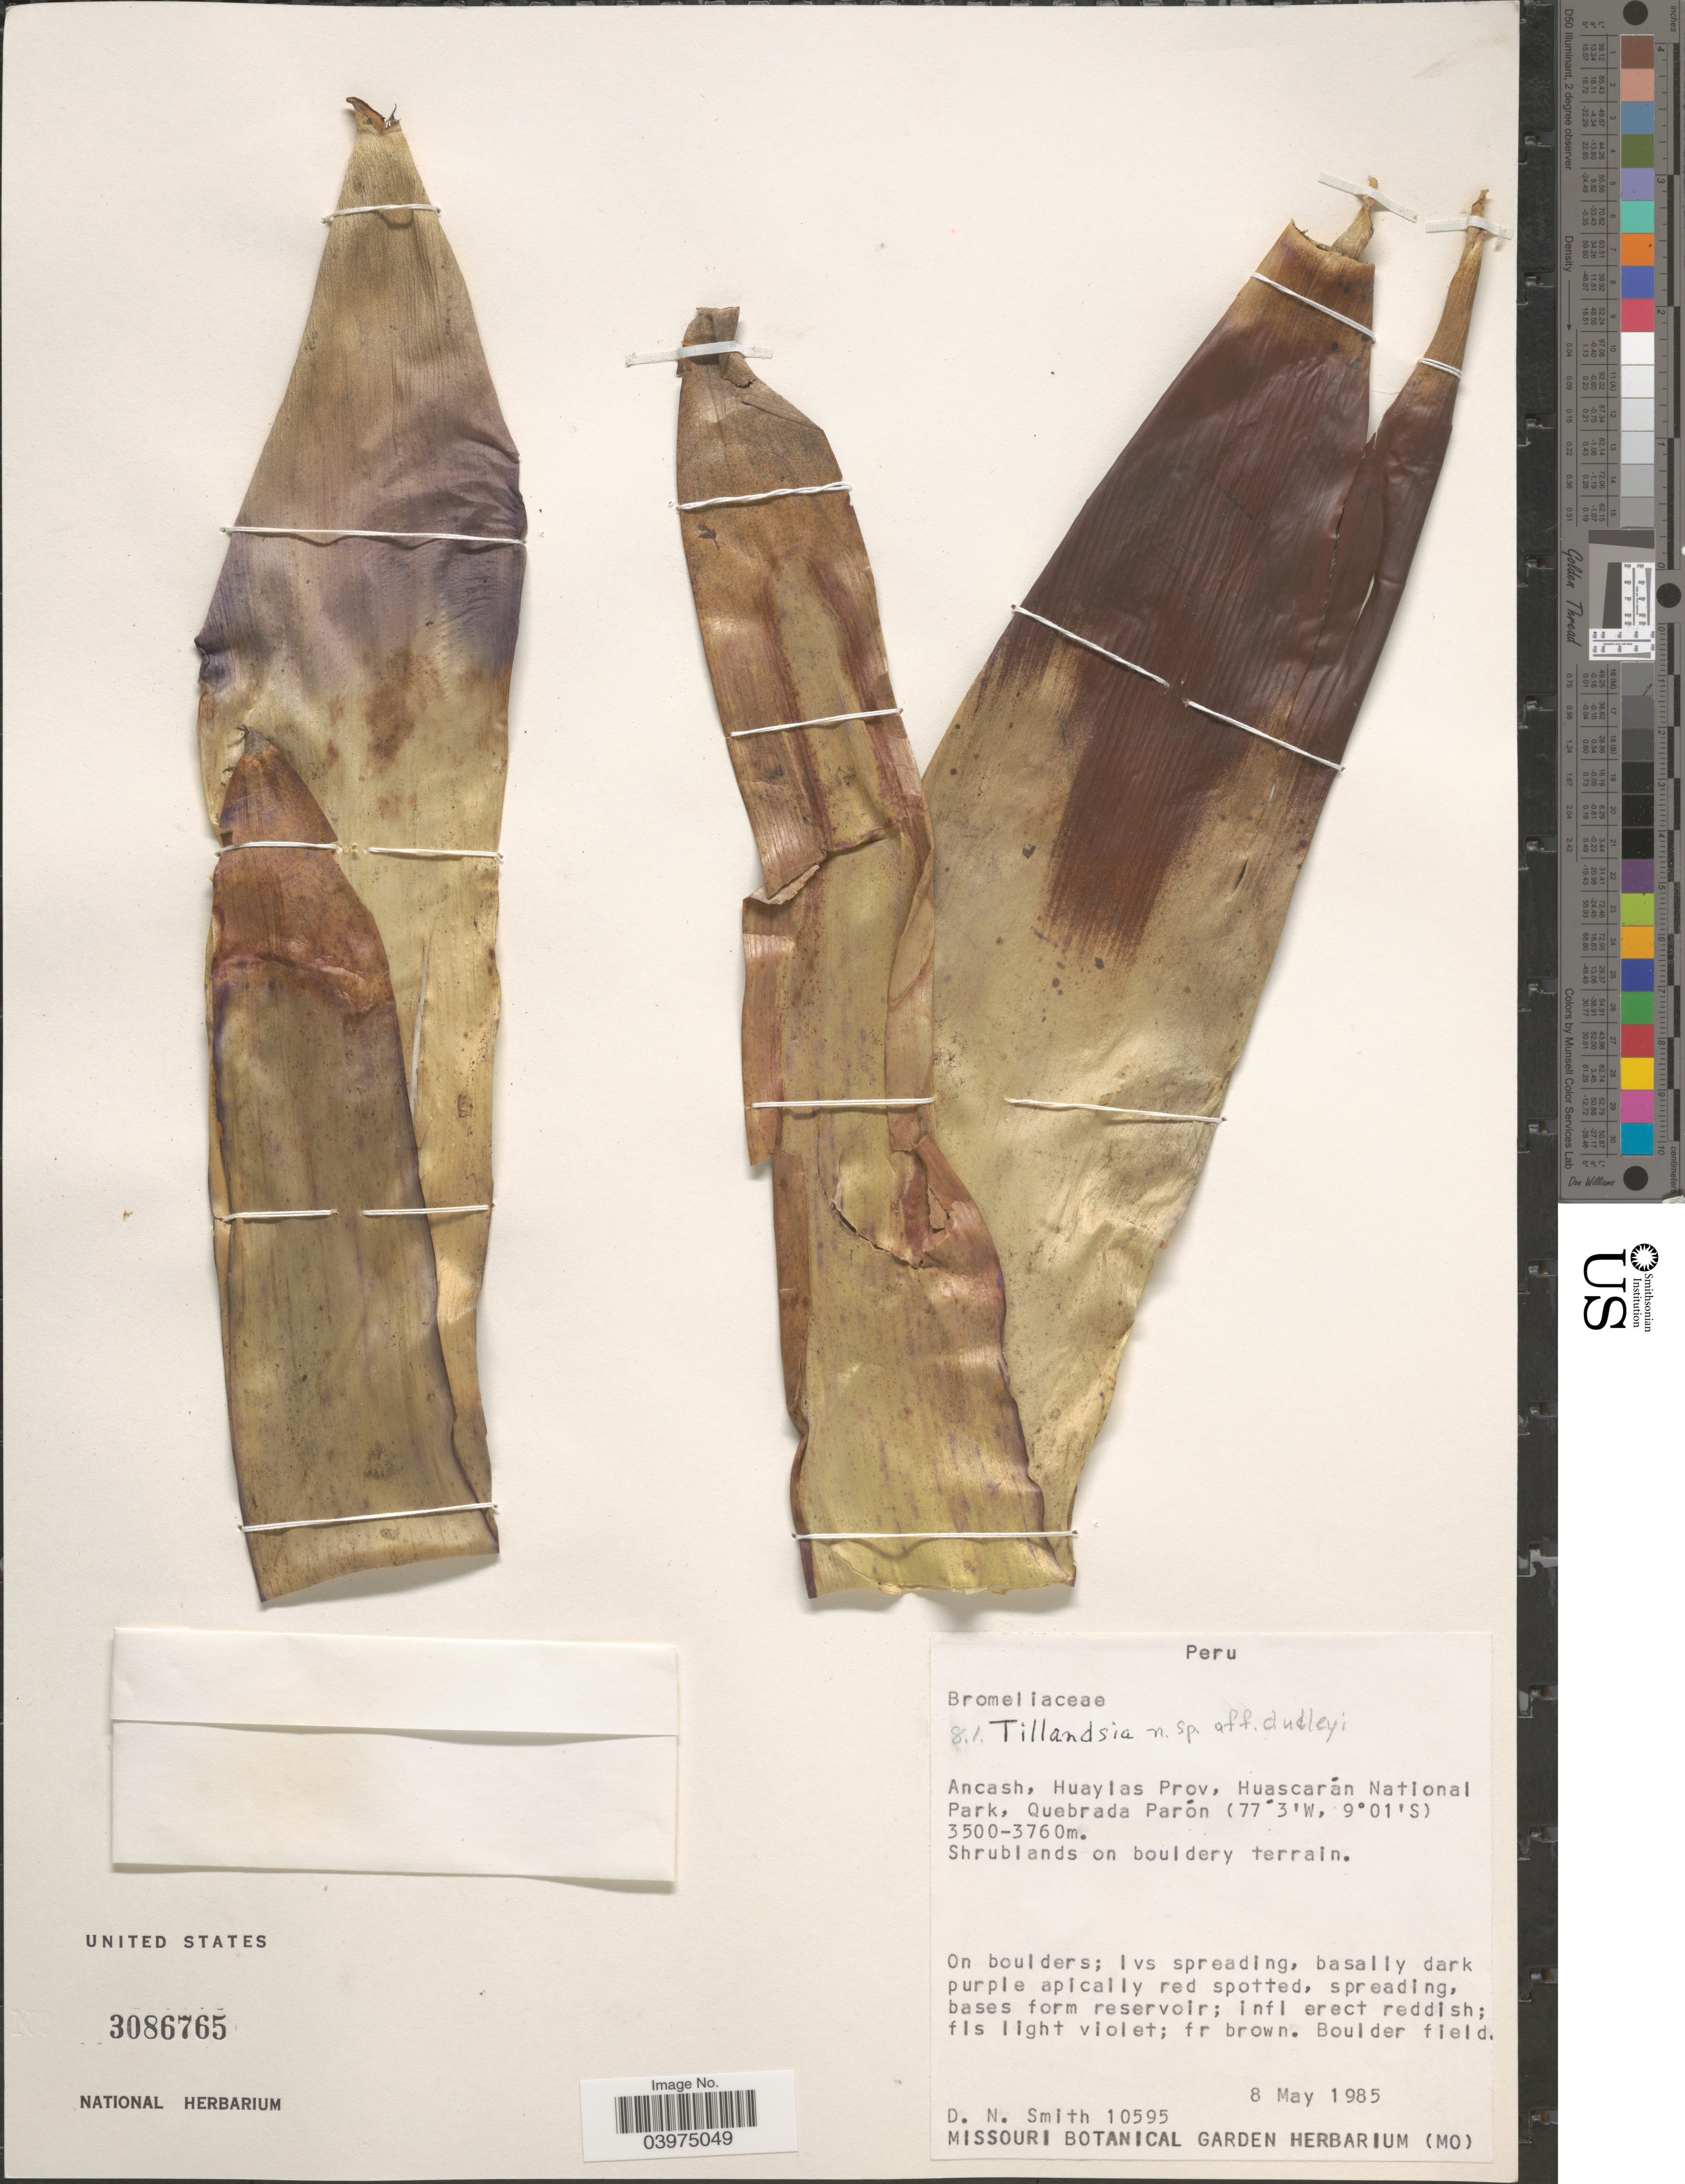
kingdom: Plantae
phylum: Tracheophyta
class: Liliopsida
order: Poales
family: Bromeliaceae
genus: Tillandsia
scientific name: Tillandsia sp.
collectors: D. Smith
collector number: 10595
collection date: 1985-05-08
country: Peru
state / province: Ancash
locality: Huaylas Prov, Huascarán National Park, Quebrada Parón.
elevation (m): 3500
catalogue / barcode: US 3086765